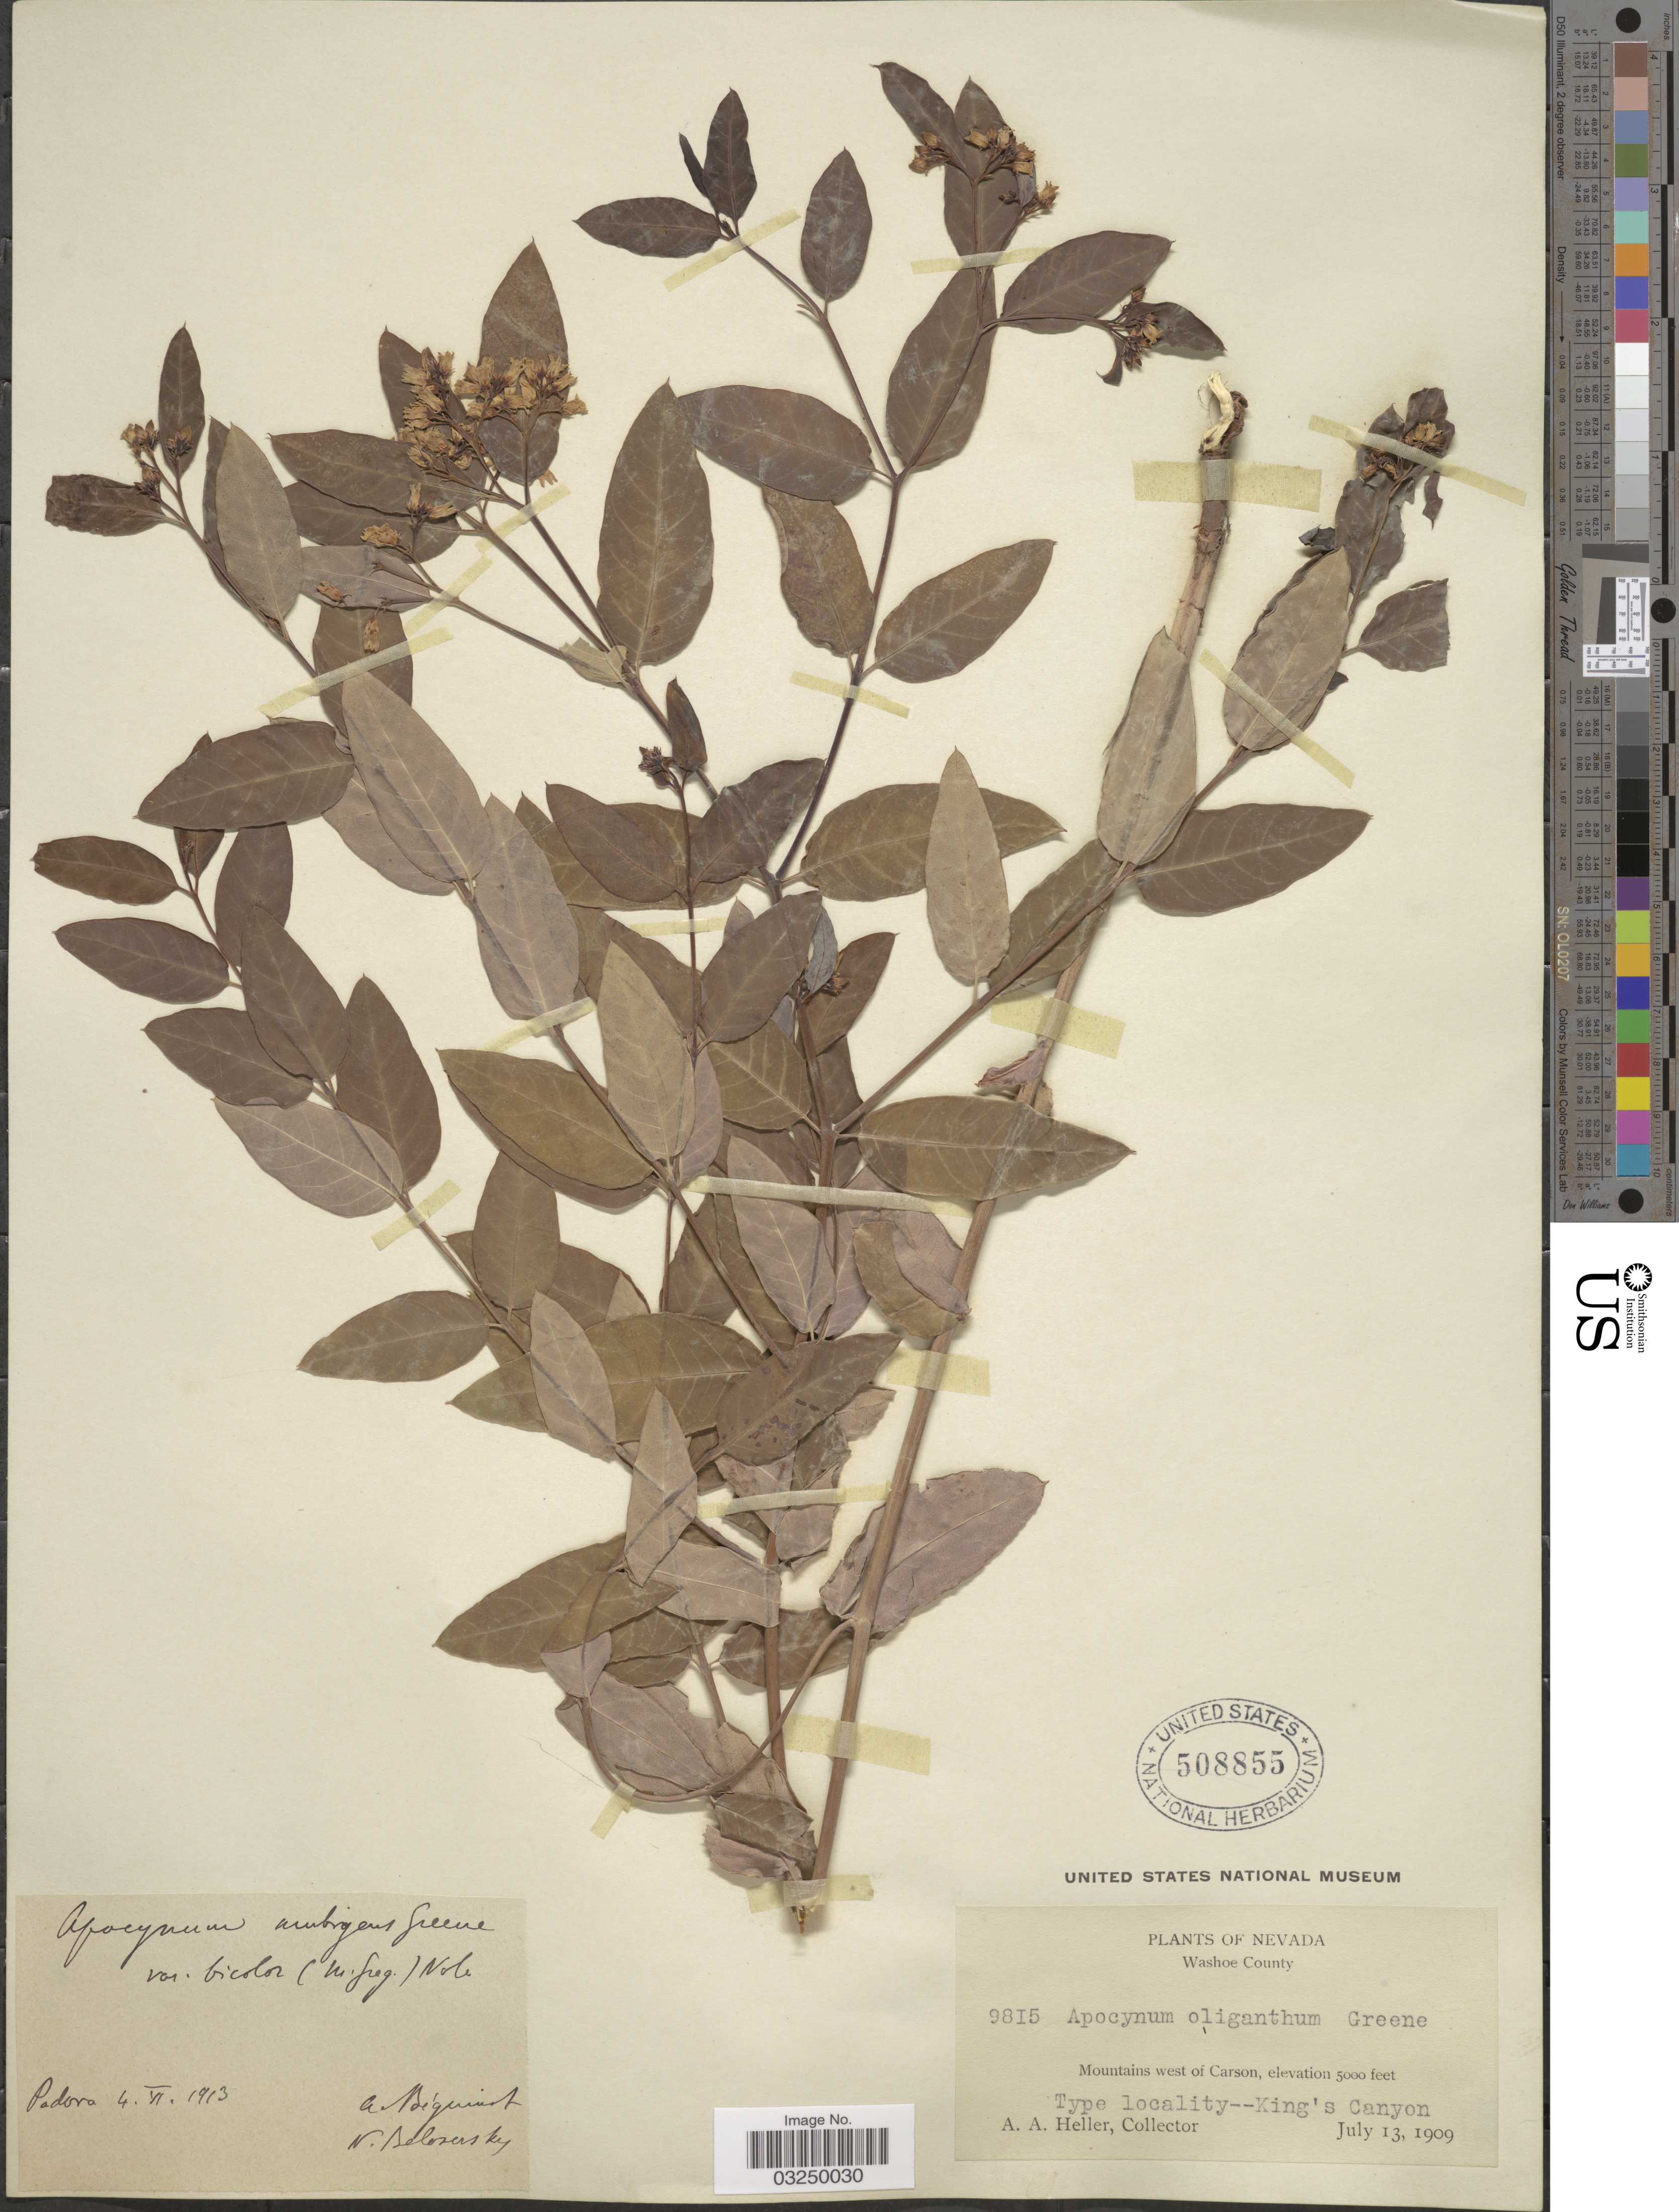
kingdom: Plantae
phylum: Tracheophyta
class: Magnoliopsida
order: Gentianales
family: Apocynaceae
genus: Apocynum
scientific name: Apocynum oliganthum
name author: Greene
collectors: A. A. Heller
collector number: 9815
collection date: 1909-07-13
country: United States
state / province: Nevada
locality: Washoe County. Mountains west of Carson. King's Canyon.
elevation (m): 1524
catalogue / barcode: US 508855